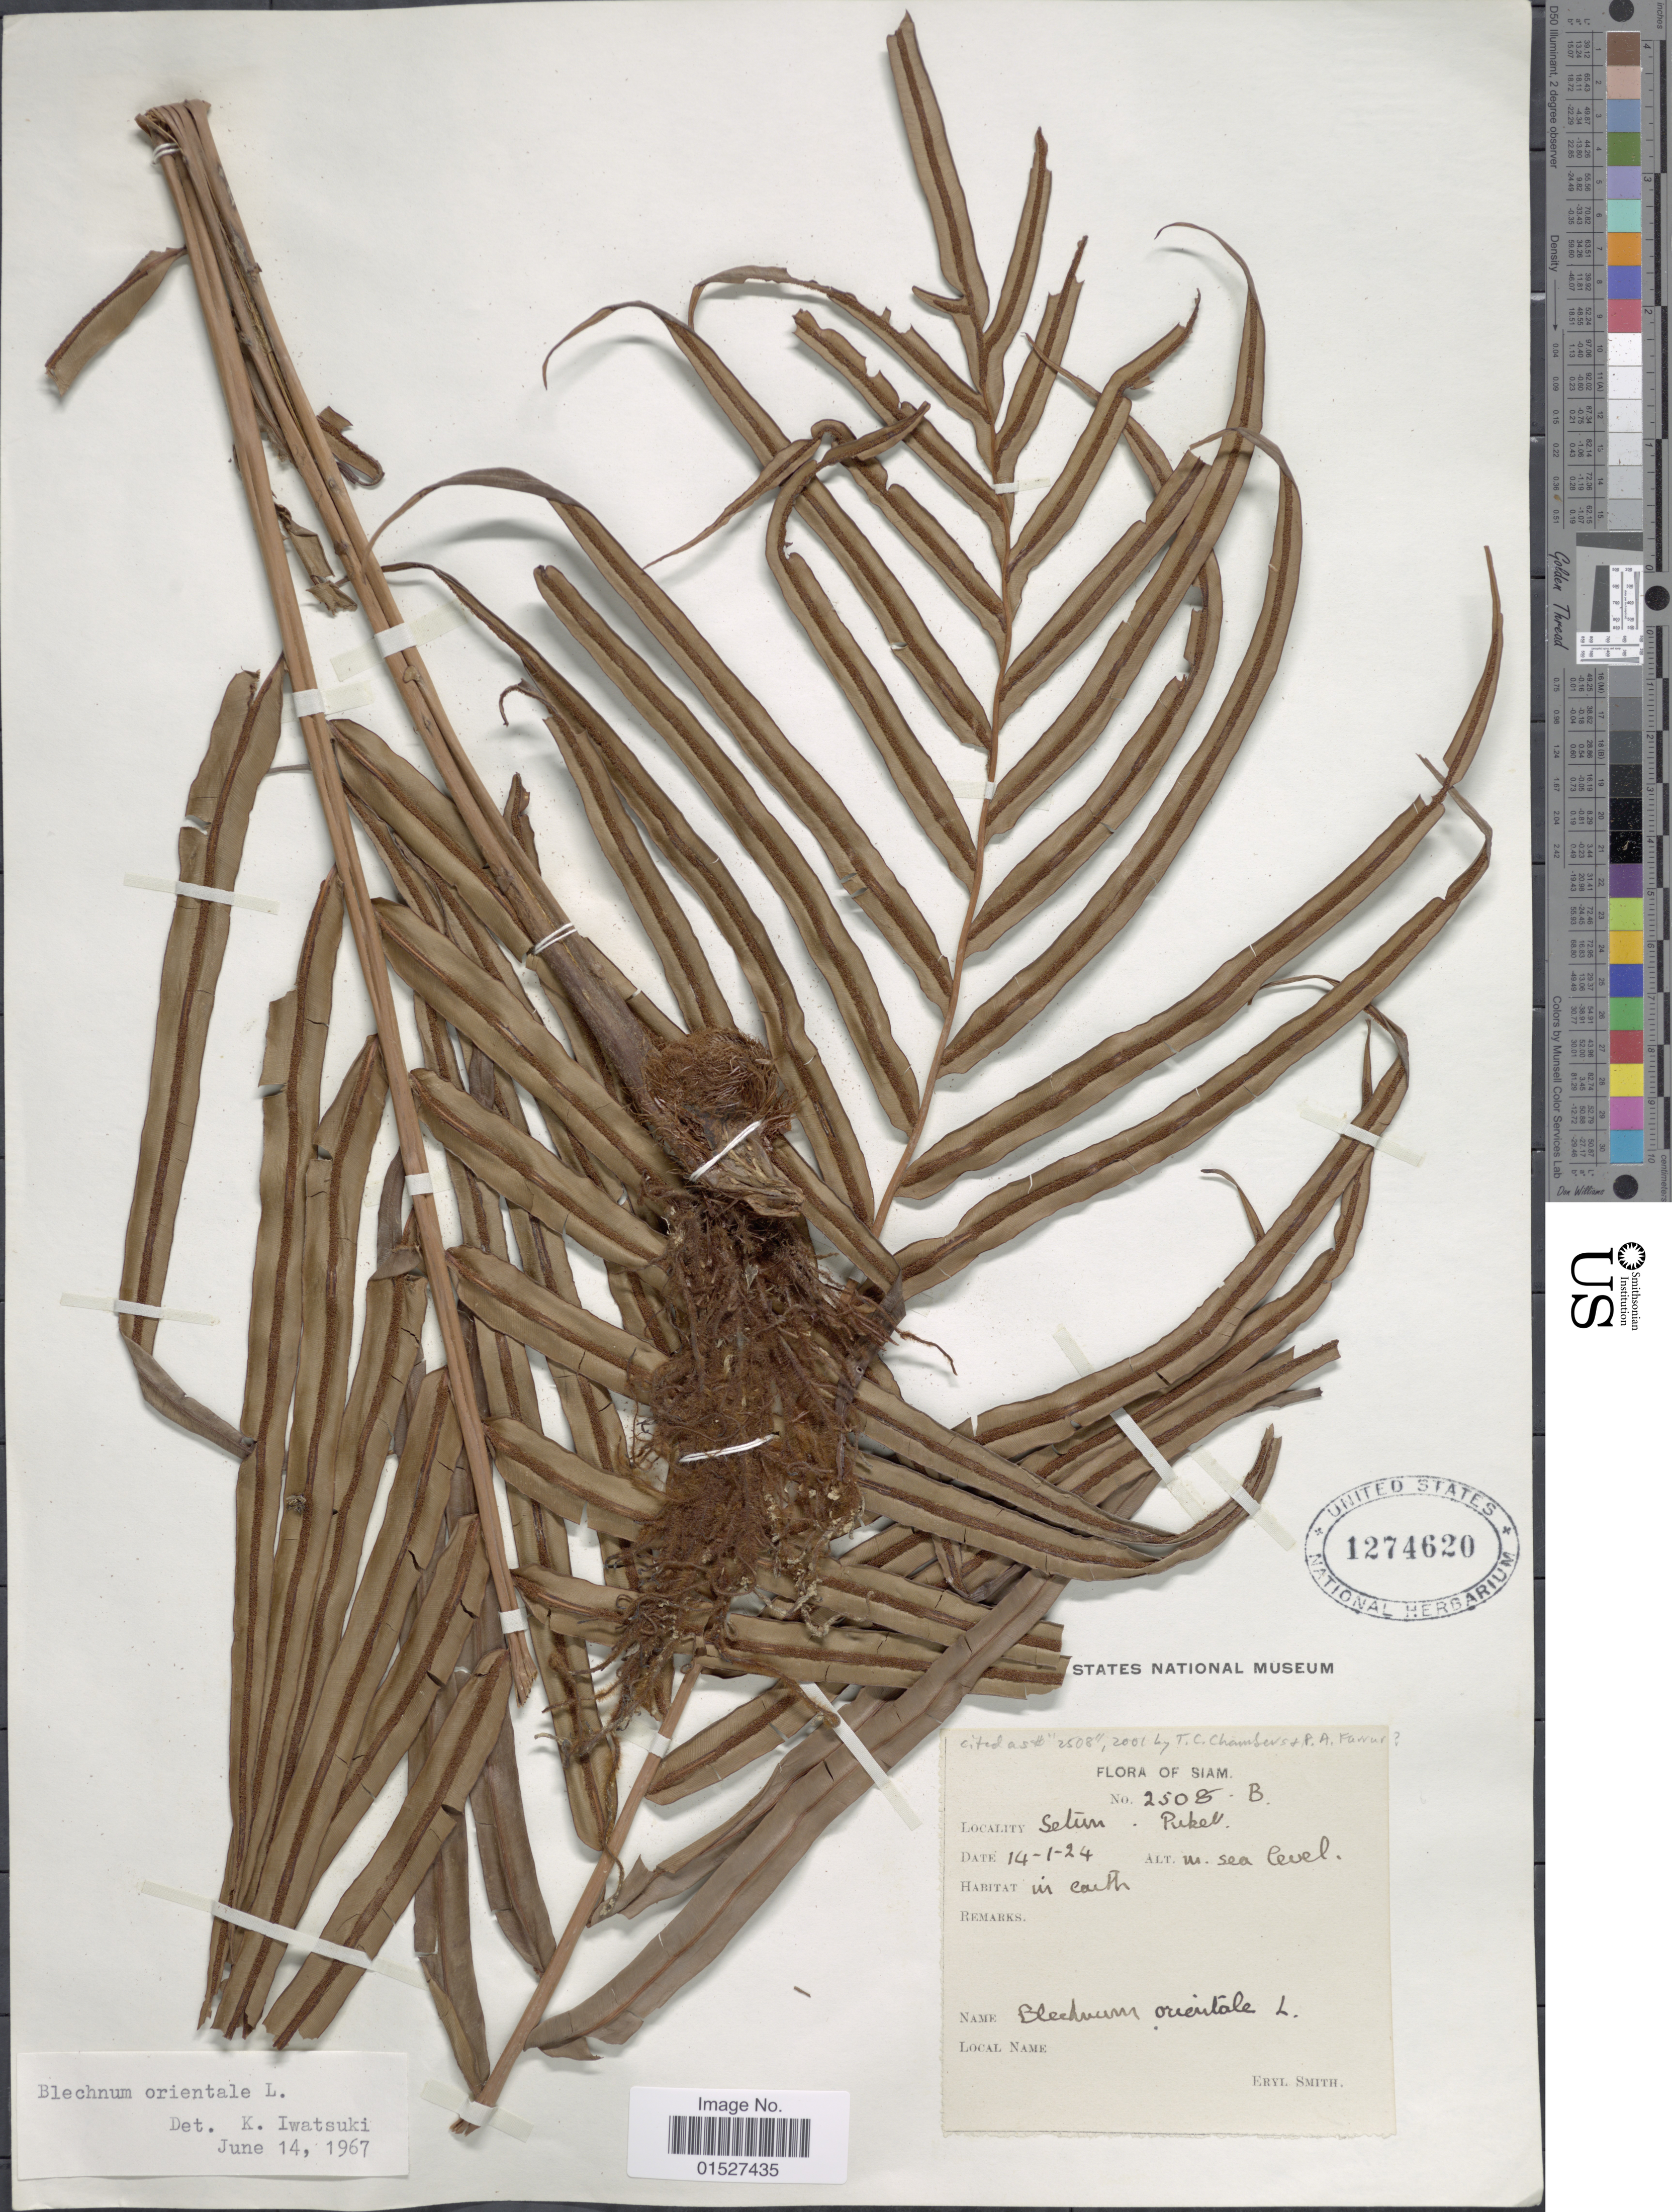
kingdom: Plantae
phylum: Tracheophyta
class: Polypodiopsida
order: Polypodiales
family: Blechnaceae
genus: Blechnum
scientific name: Blechnum orientale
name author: L.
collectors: C. E. Smith Jr.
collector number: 2508B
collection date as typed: Transcribed d/m/y: 14/1/24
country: Thailand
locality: Siam. Setum.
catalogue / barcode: US 1274620